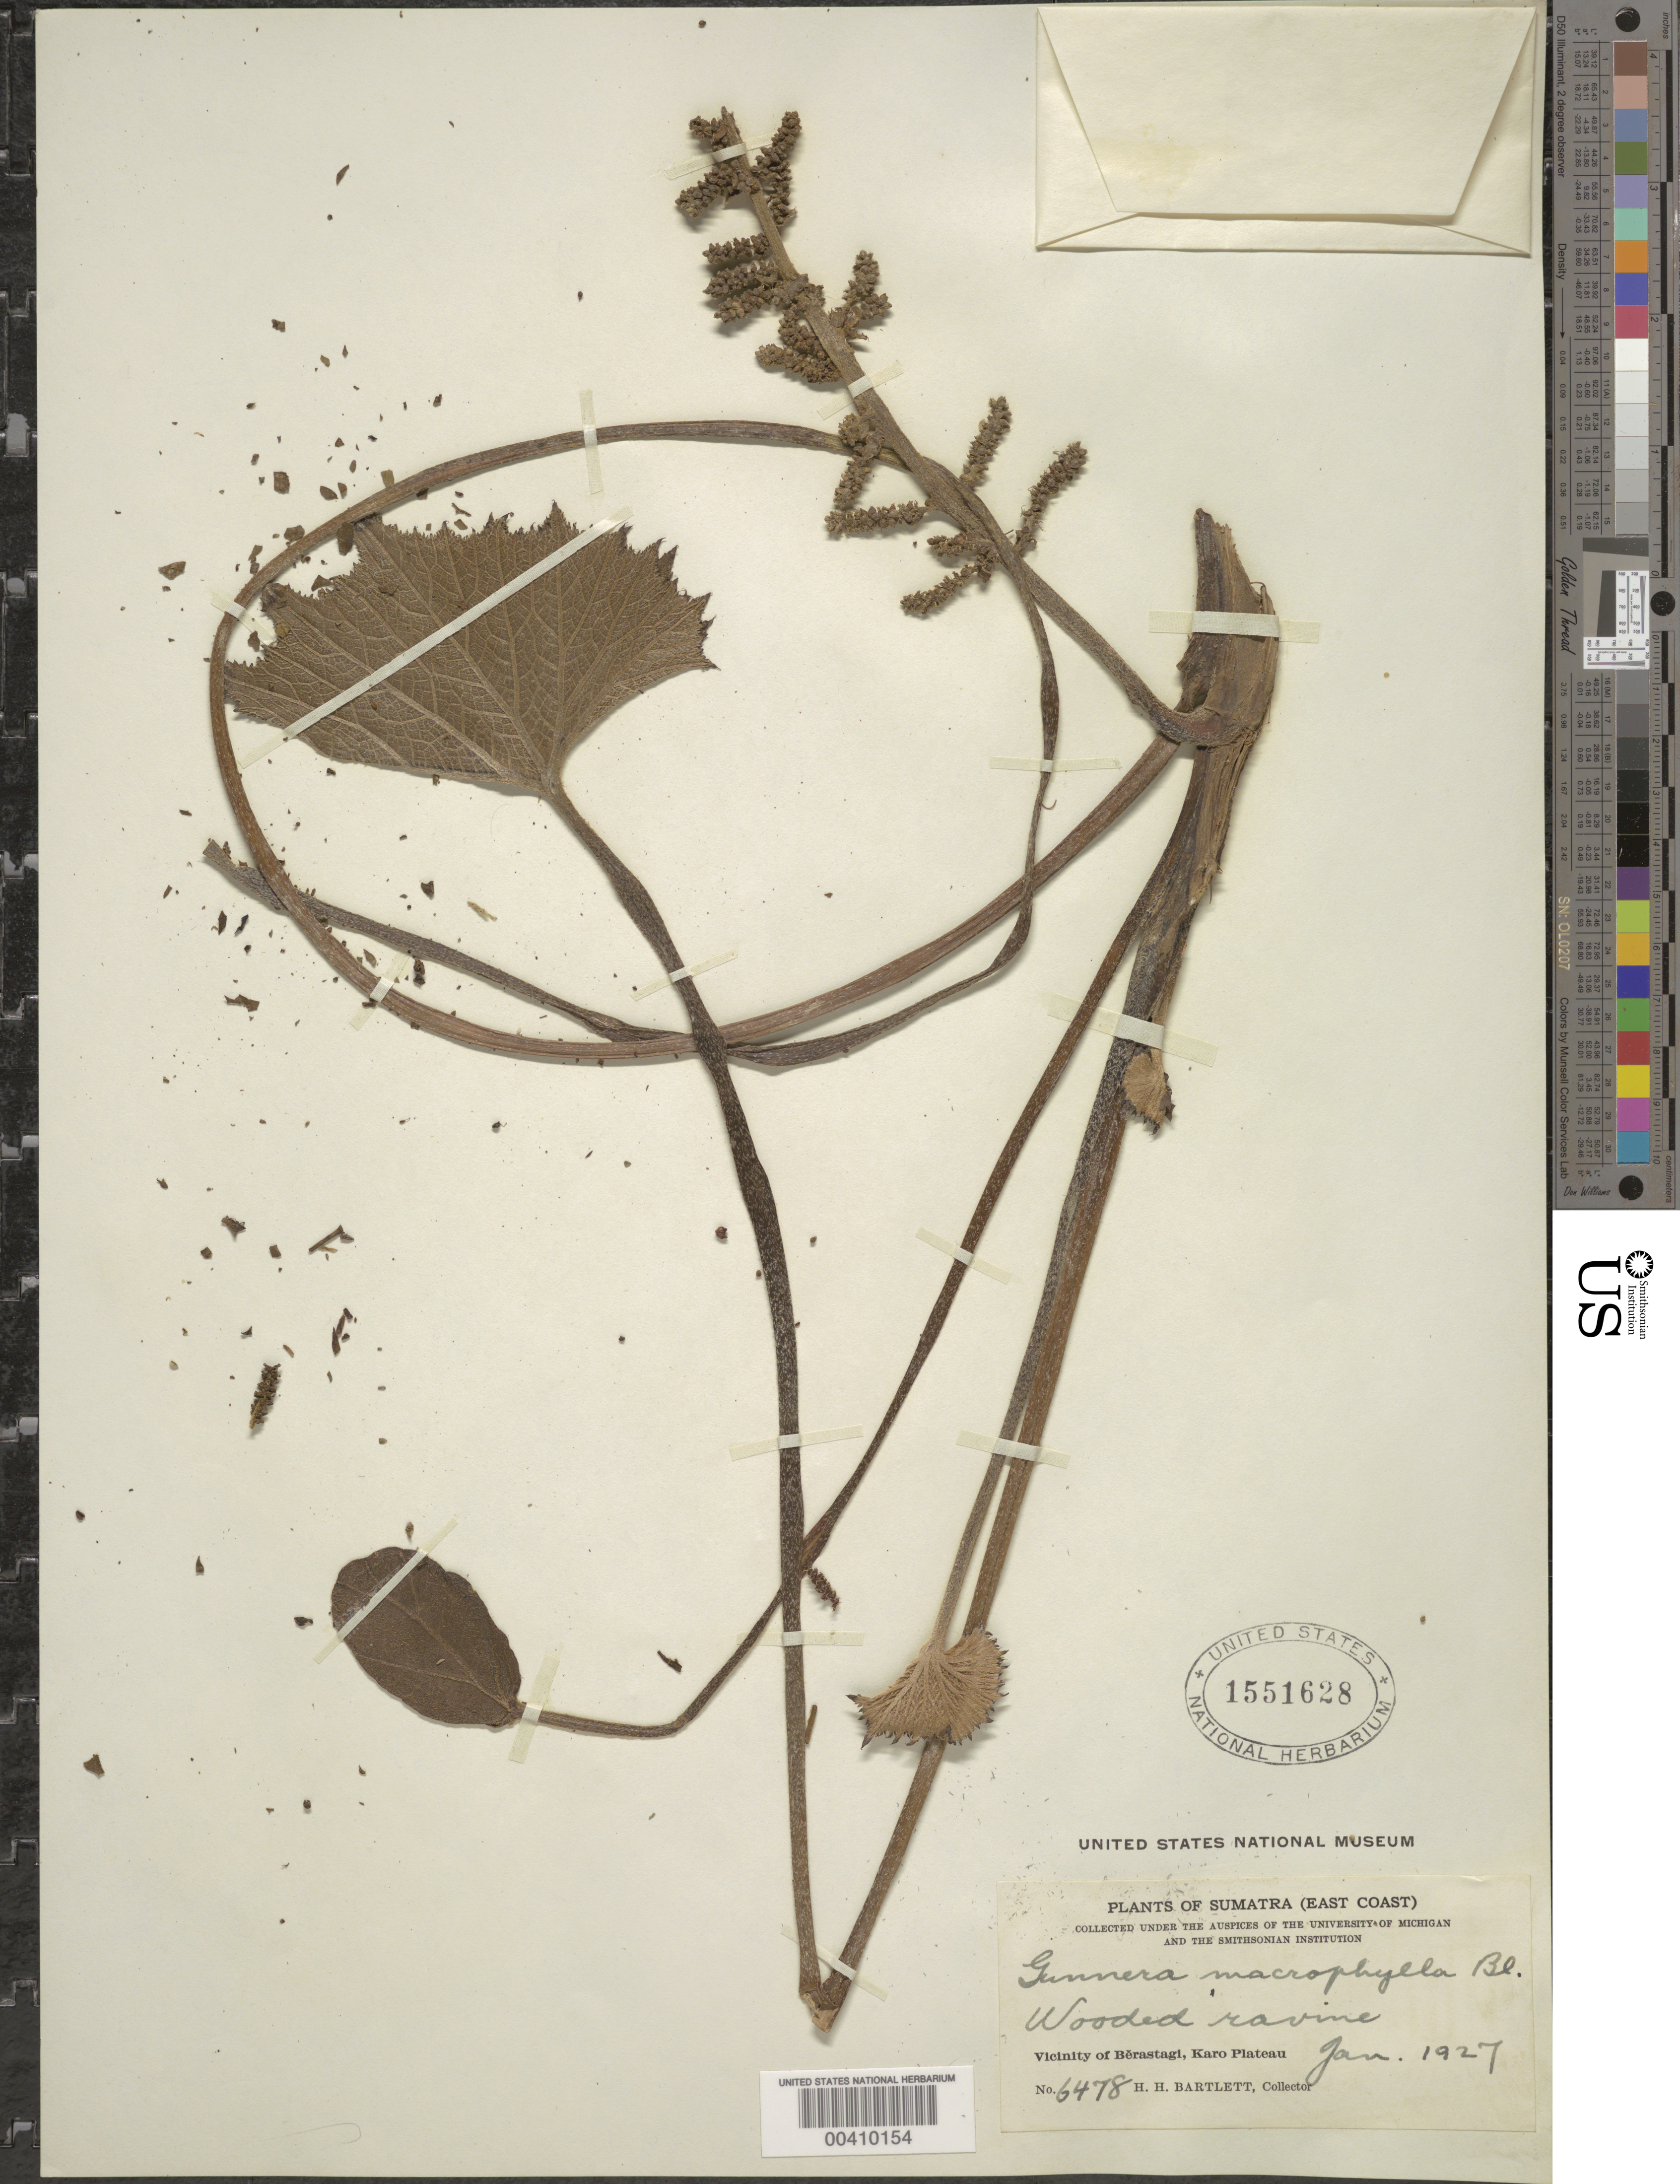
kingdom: Plantae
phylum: Tracheophyta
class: Magnoliopsida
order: Gunnerales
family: Gunneraceae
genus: Gunnera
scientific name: Gunnera macrophylla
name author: Blume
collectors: H. H. Bartlett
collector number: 6478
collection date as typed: Jan 1927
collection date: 1927-01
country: Indonesia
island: Sumatra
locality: Vicinity of Berastagi, Karo Plateau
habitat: Wooded ravine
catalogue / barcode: US 1551628